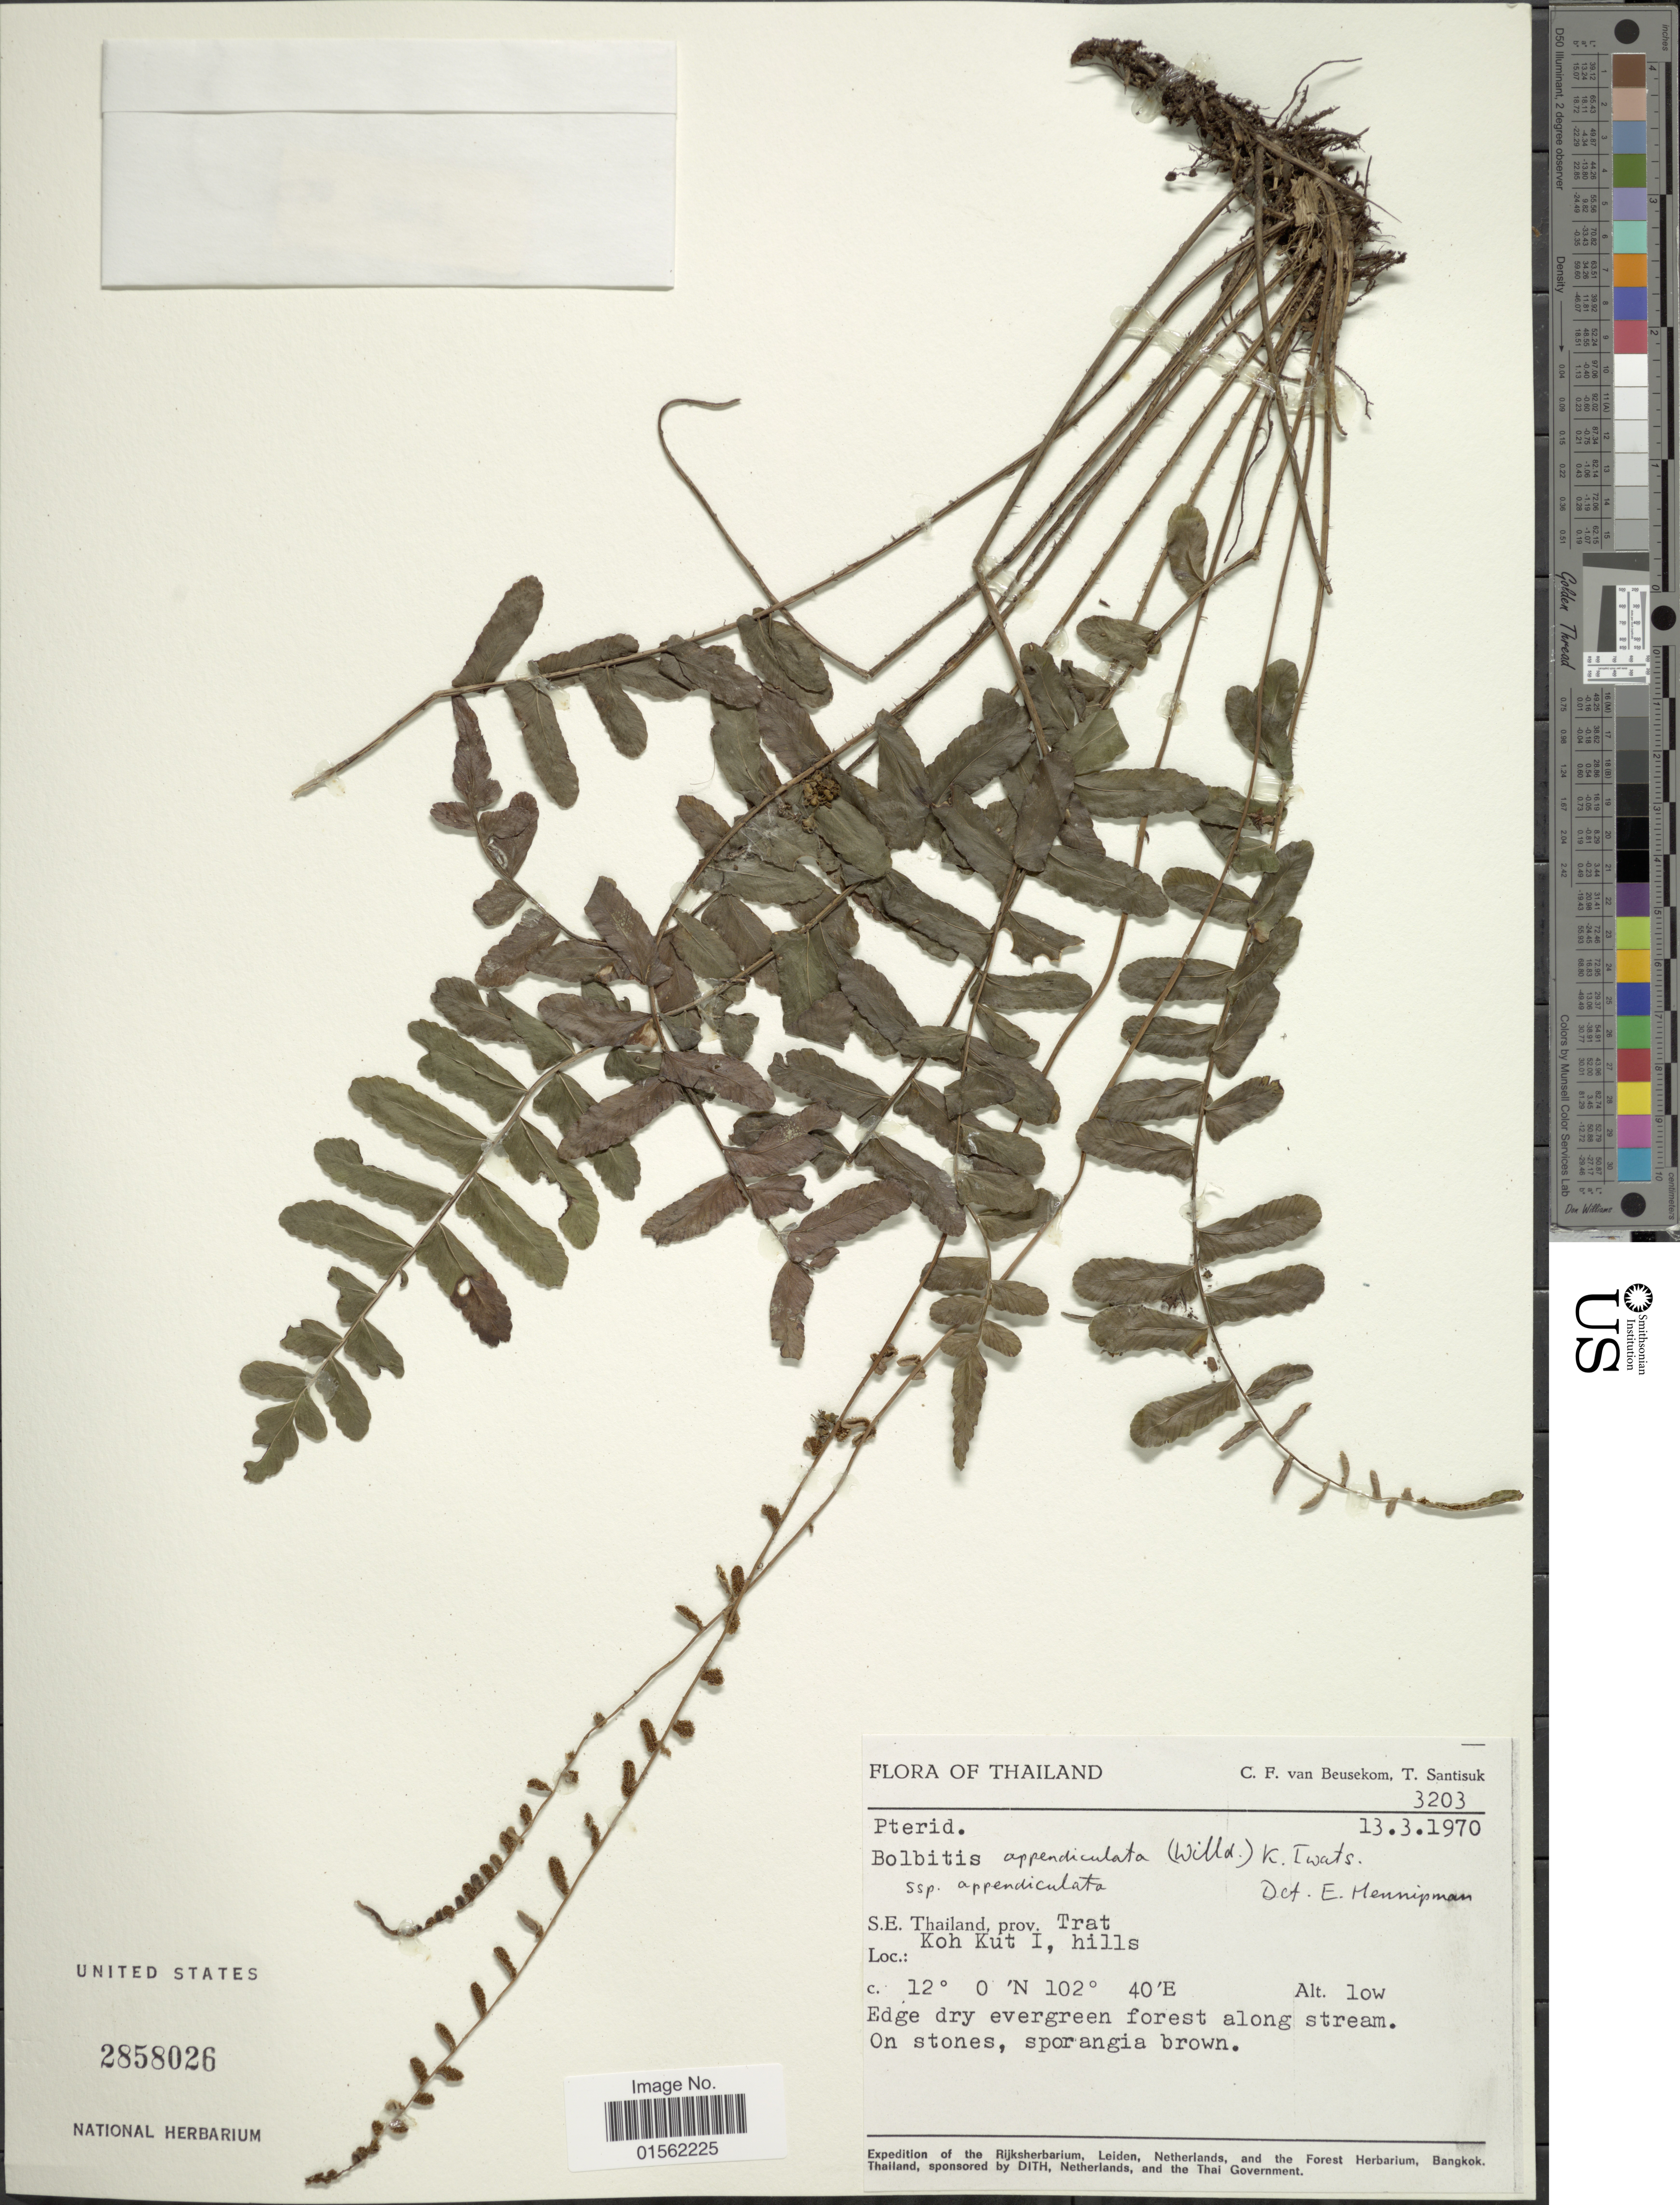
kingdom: Plantae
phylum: Tracheophyta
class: Polypodiopsida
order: Polypodiales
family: Dryopteridaceae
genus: Bolbitis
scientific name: Bolbitis appendiculata var. appendiculata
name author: (Willd.) K. Iwats.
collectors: C. F. Beusekom & T. Santisuk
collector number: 3203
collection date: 1970-03-13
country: Thailand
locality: S. E. Thailand, prov. Trat Koh Kut I, hills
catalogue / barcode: US 2858026